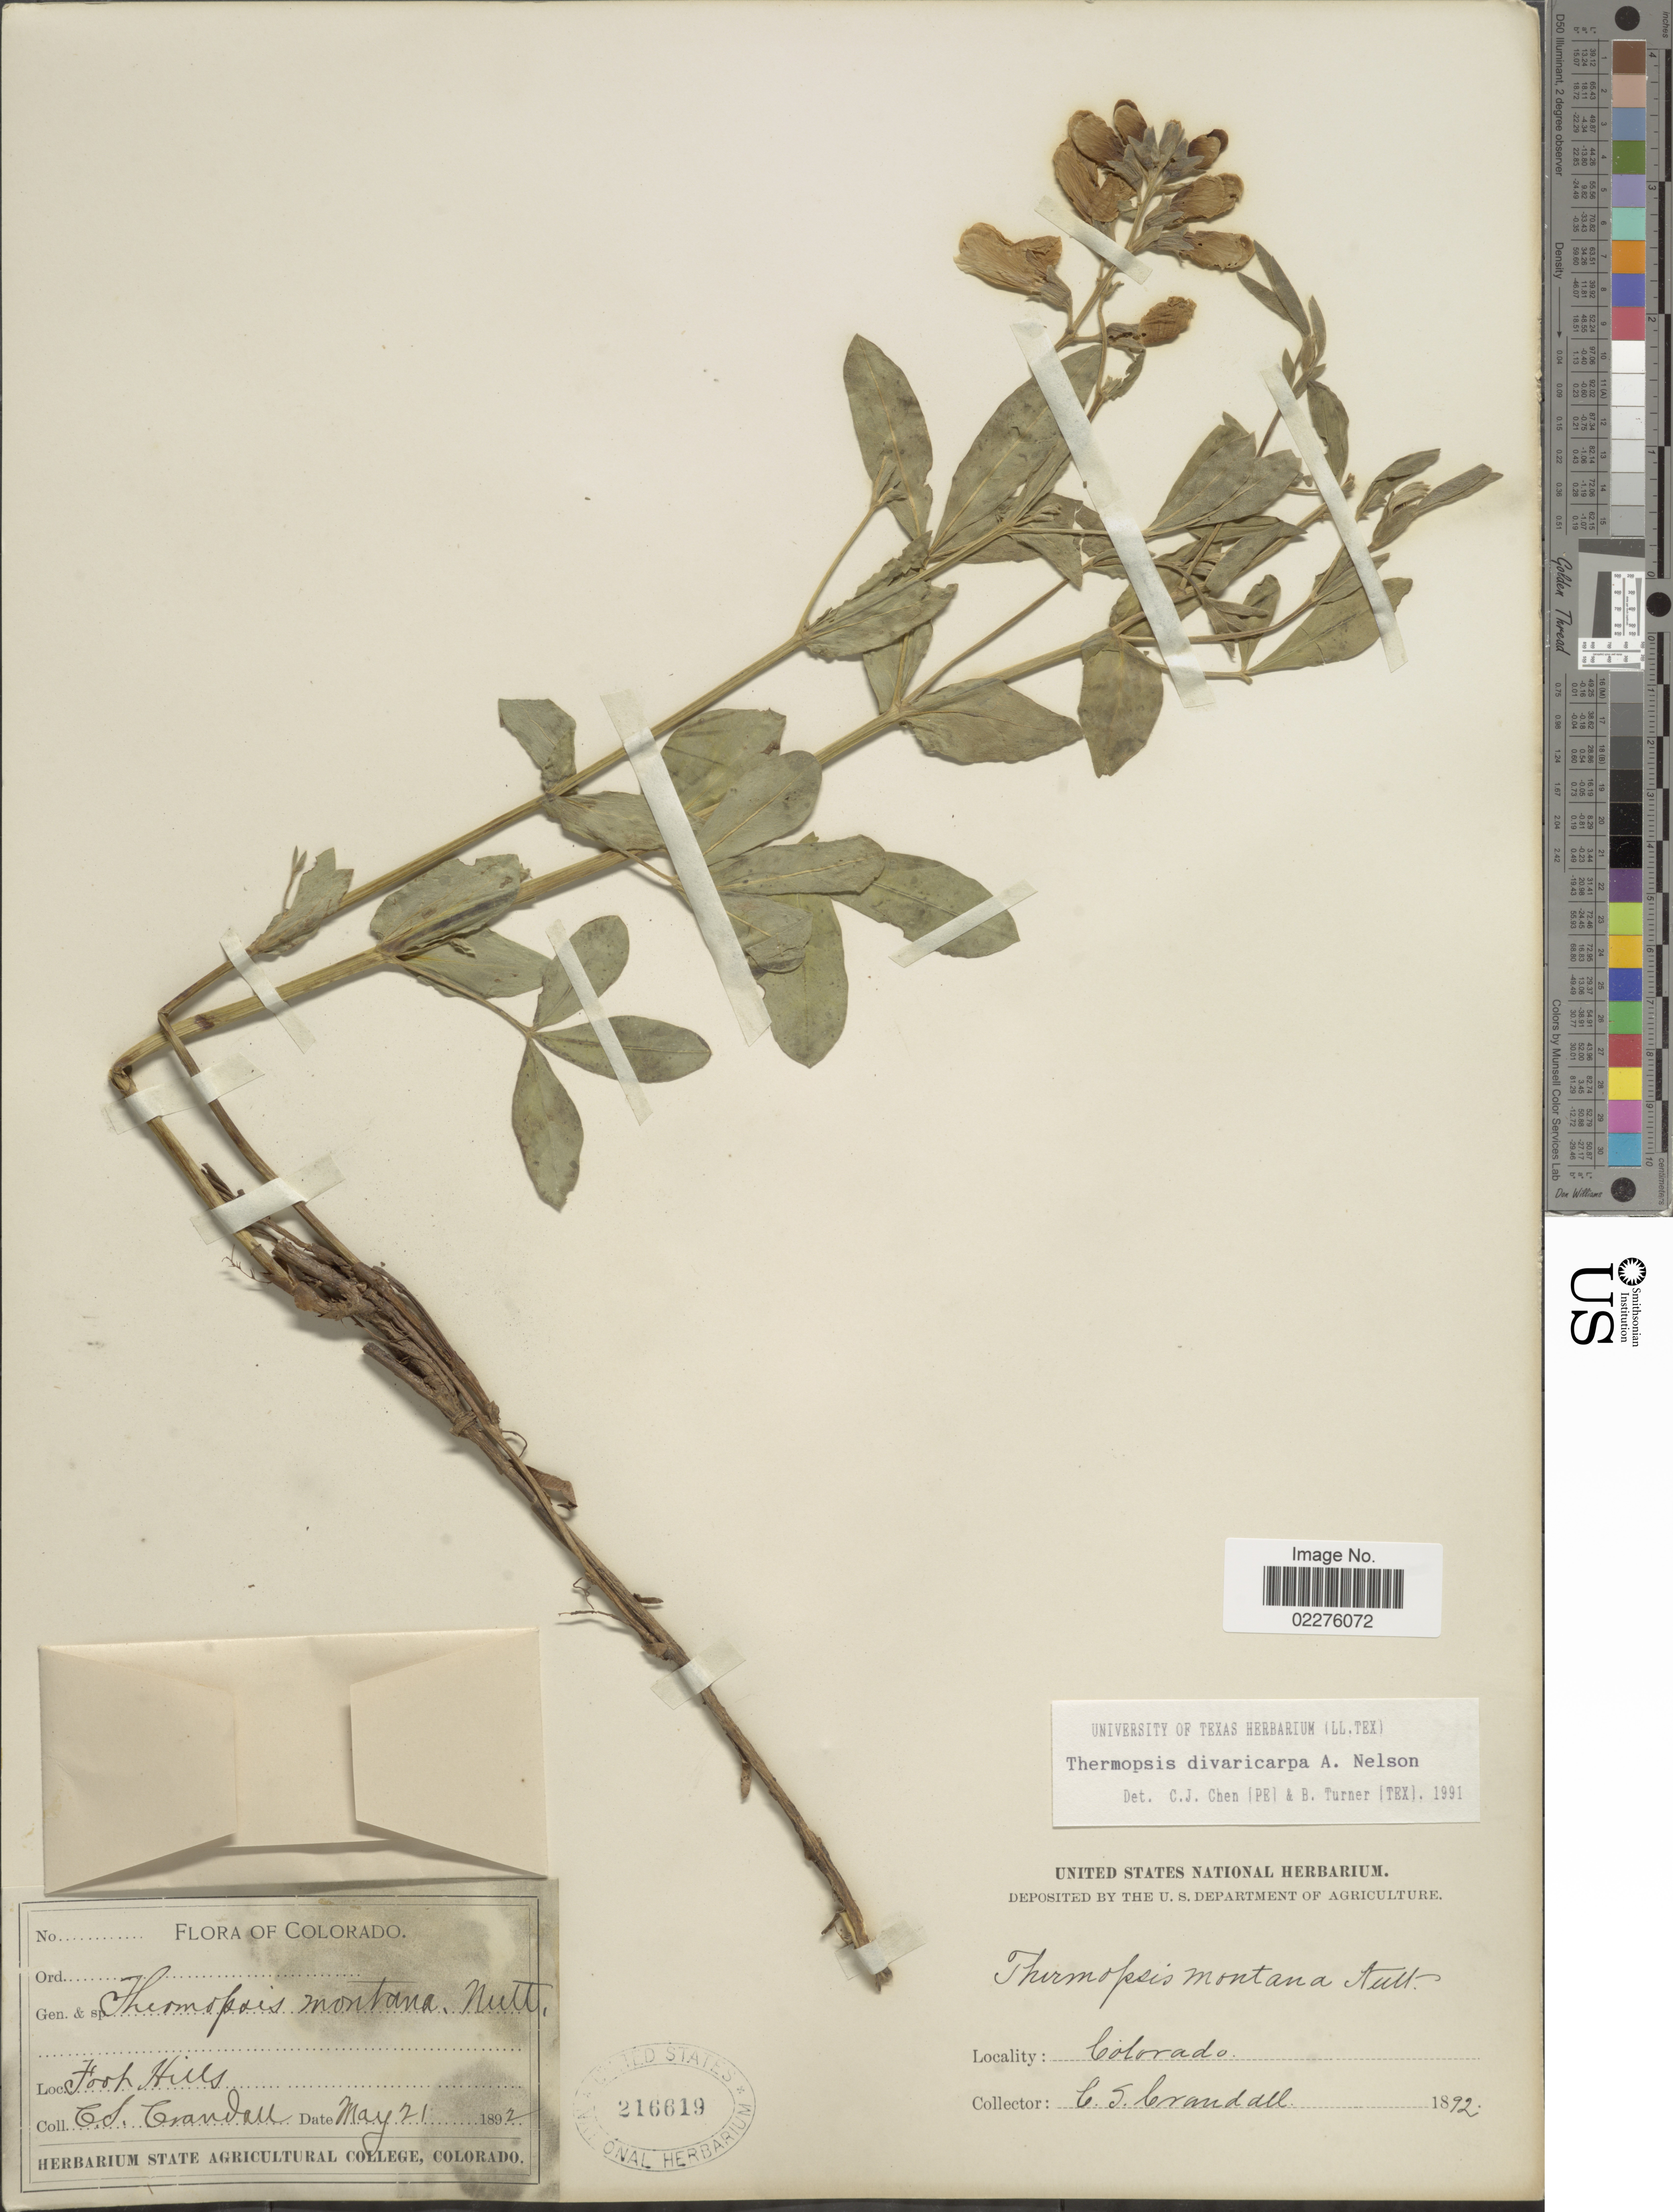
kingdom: Plantae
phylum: Tracheophyta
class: Magnoliopsida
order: Fabales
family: Fabaceae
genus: Thermopsis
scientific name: Thermopsis divaricarpa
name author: A. Nelson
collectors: C. Crandall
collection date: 1892-05-21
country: United States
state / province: Colorado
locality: Foot hills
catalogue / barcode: US 216619